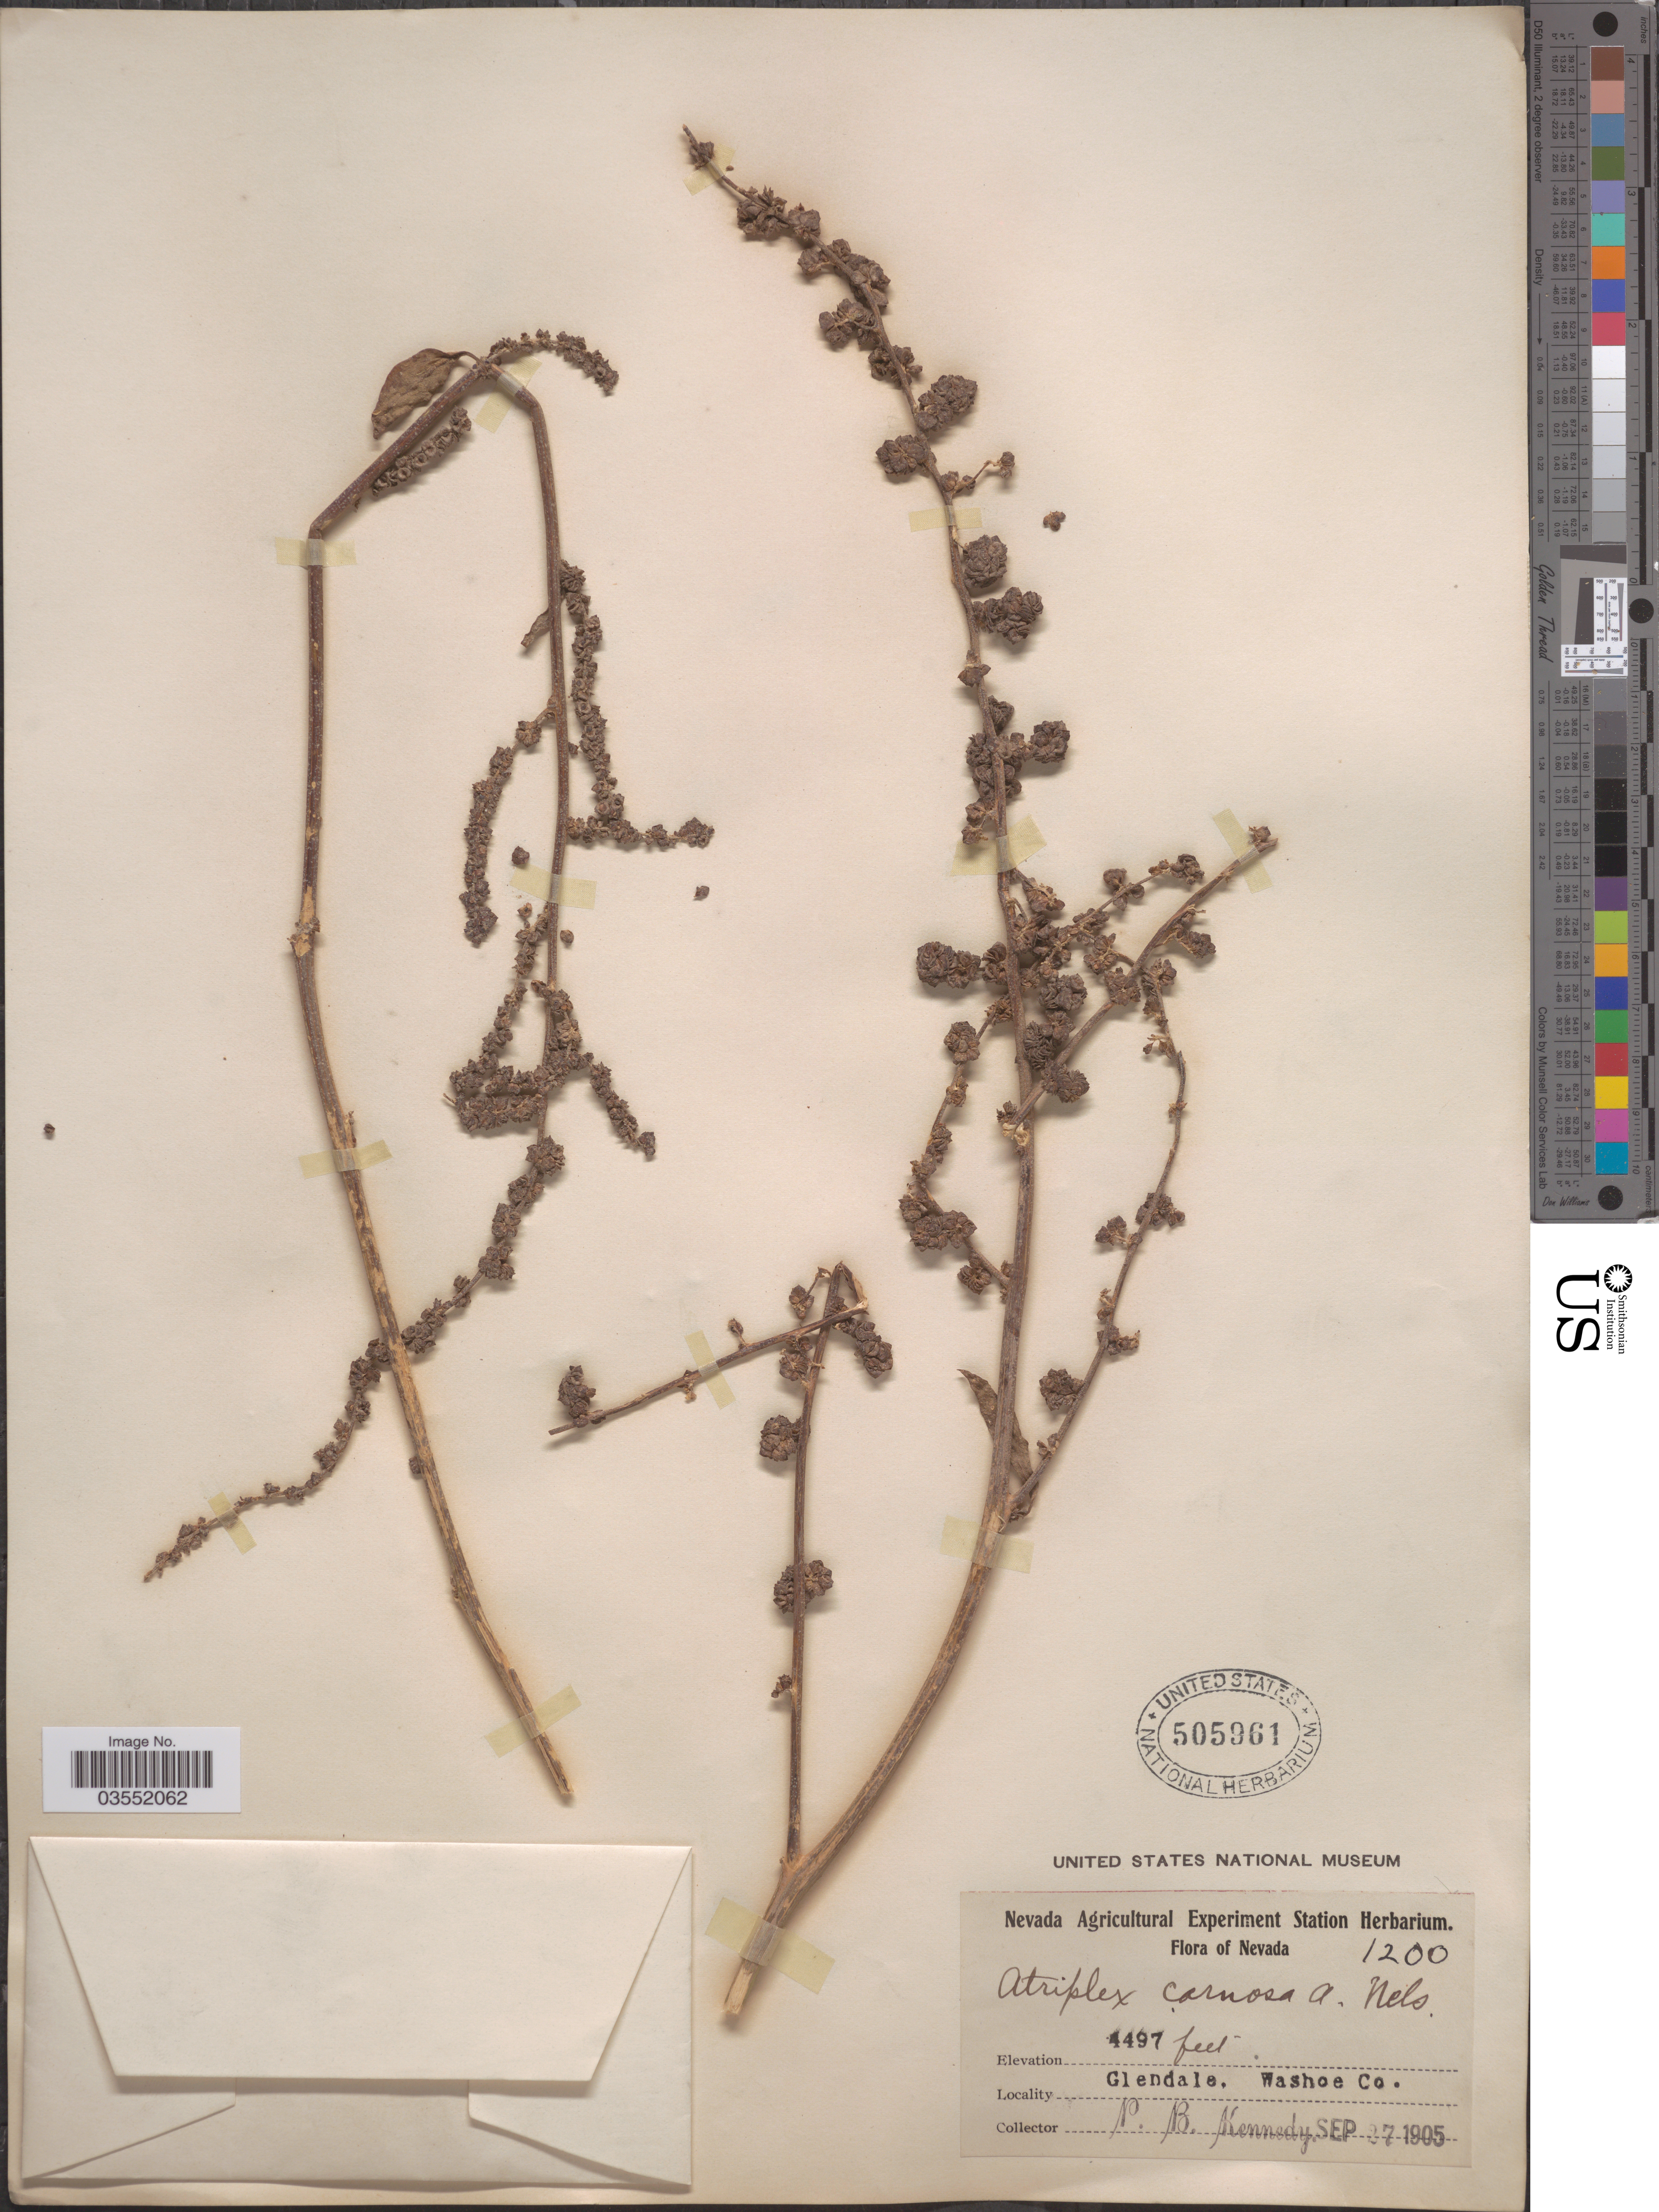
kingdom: Plantae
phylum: Tracheophyta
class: Magnoliopsida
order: Caryophyllales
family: Amaranthaceae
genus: Atriplex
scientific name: Atriplex hastata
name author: L.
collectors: P. B. Kennedy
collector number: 1200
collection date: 1905-09-27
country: United States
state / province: Nevada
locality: Glendale, Washoe Co.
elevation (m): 1371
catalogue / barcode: US 505961